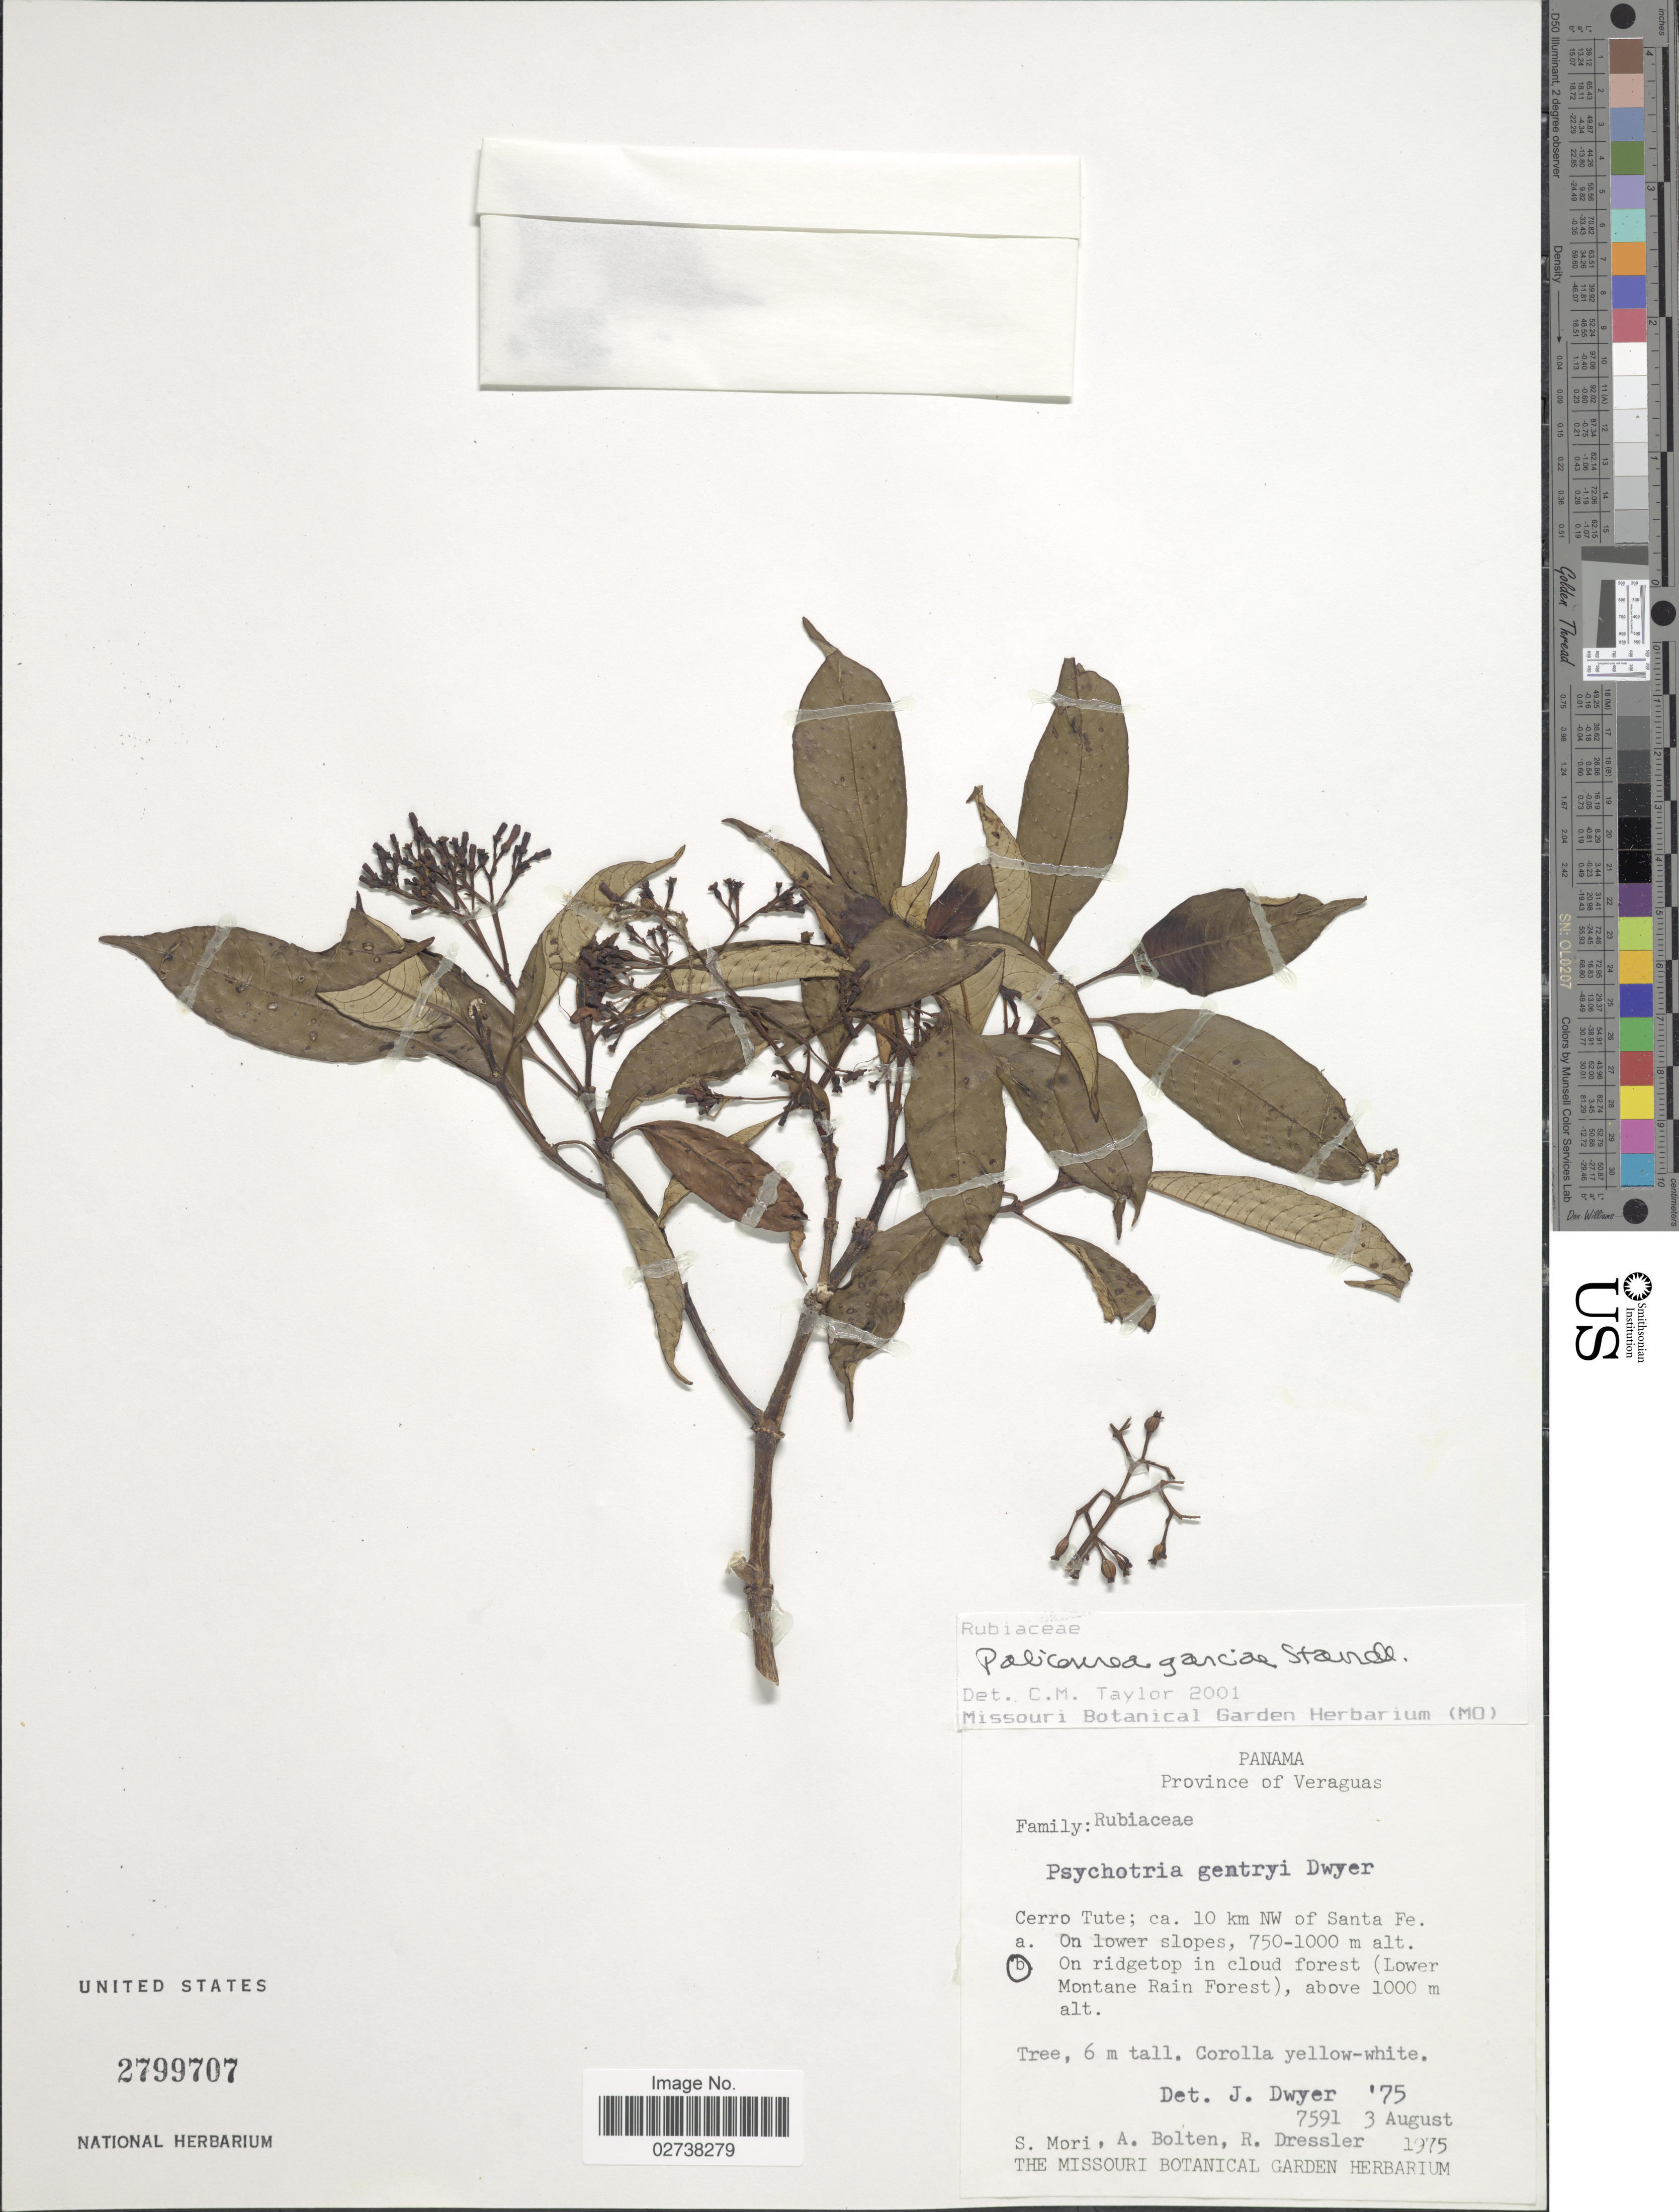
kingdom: Plantae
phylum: Tracheophyta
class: Magnoliopsida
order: Gentianales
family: Rubiaceae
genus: Palicourea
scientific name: Palicourea garciae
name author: Standl.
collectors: S. Mori, A. Bolten & R. Dressler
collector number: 7591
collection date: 1975-08-03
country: Panama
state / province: Veraguas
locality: Province of Veraguas. Cerro Tute; ca. 10 km NW of Santa Fe. On ridgetop in cloud forest ( Lower Montane Rain Forest)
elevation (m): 1000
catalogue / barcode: US 2799707